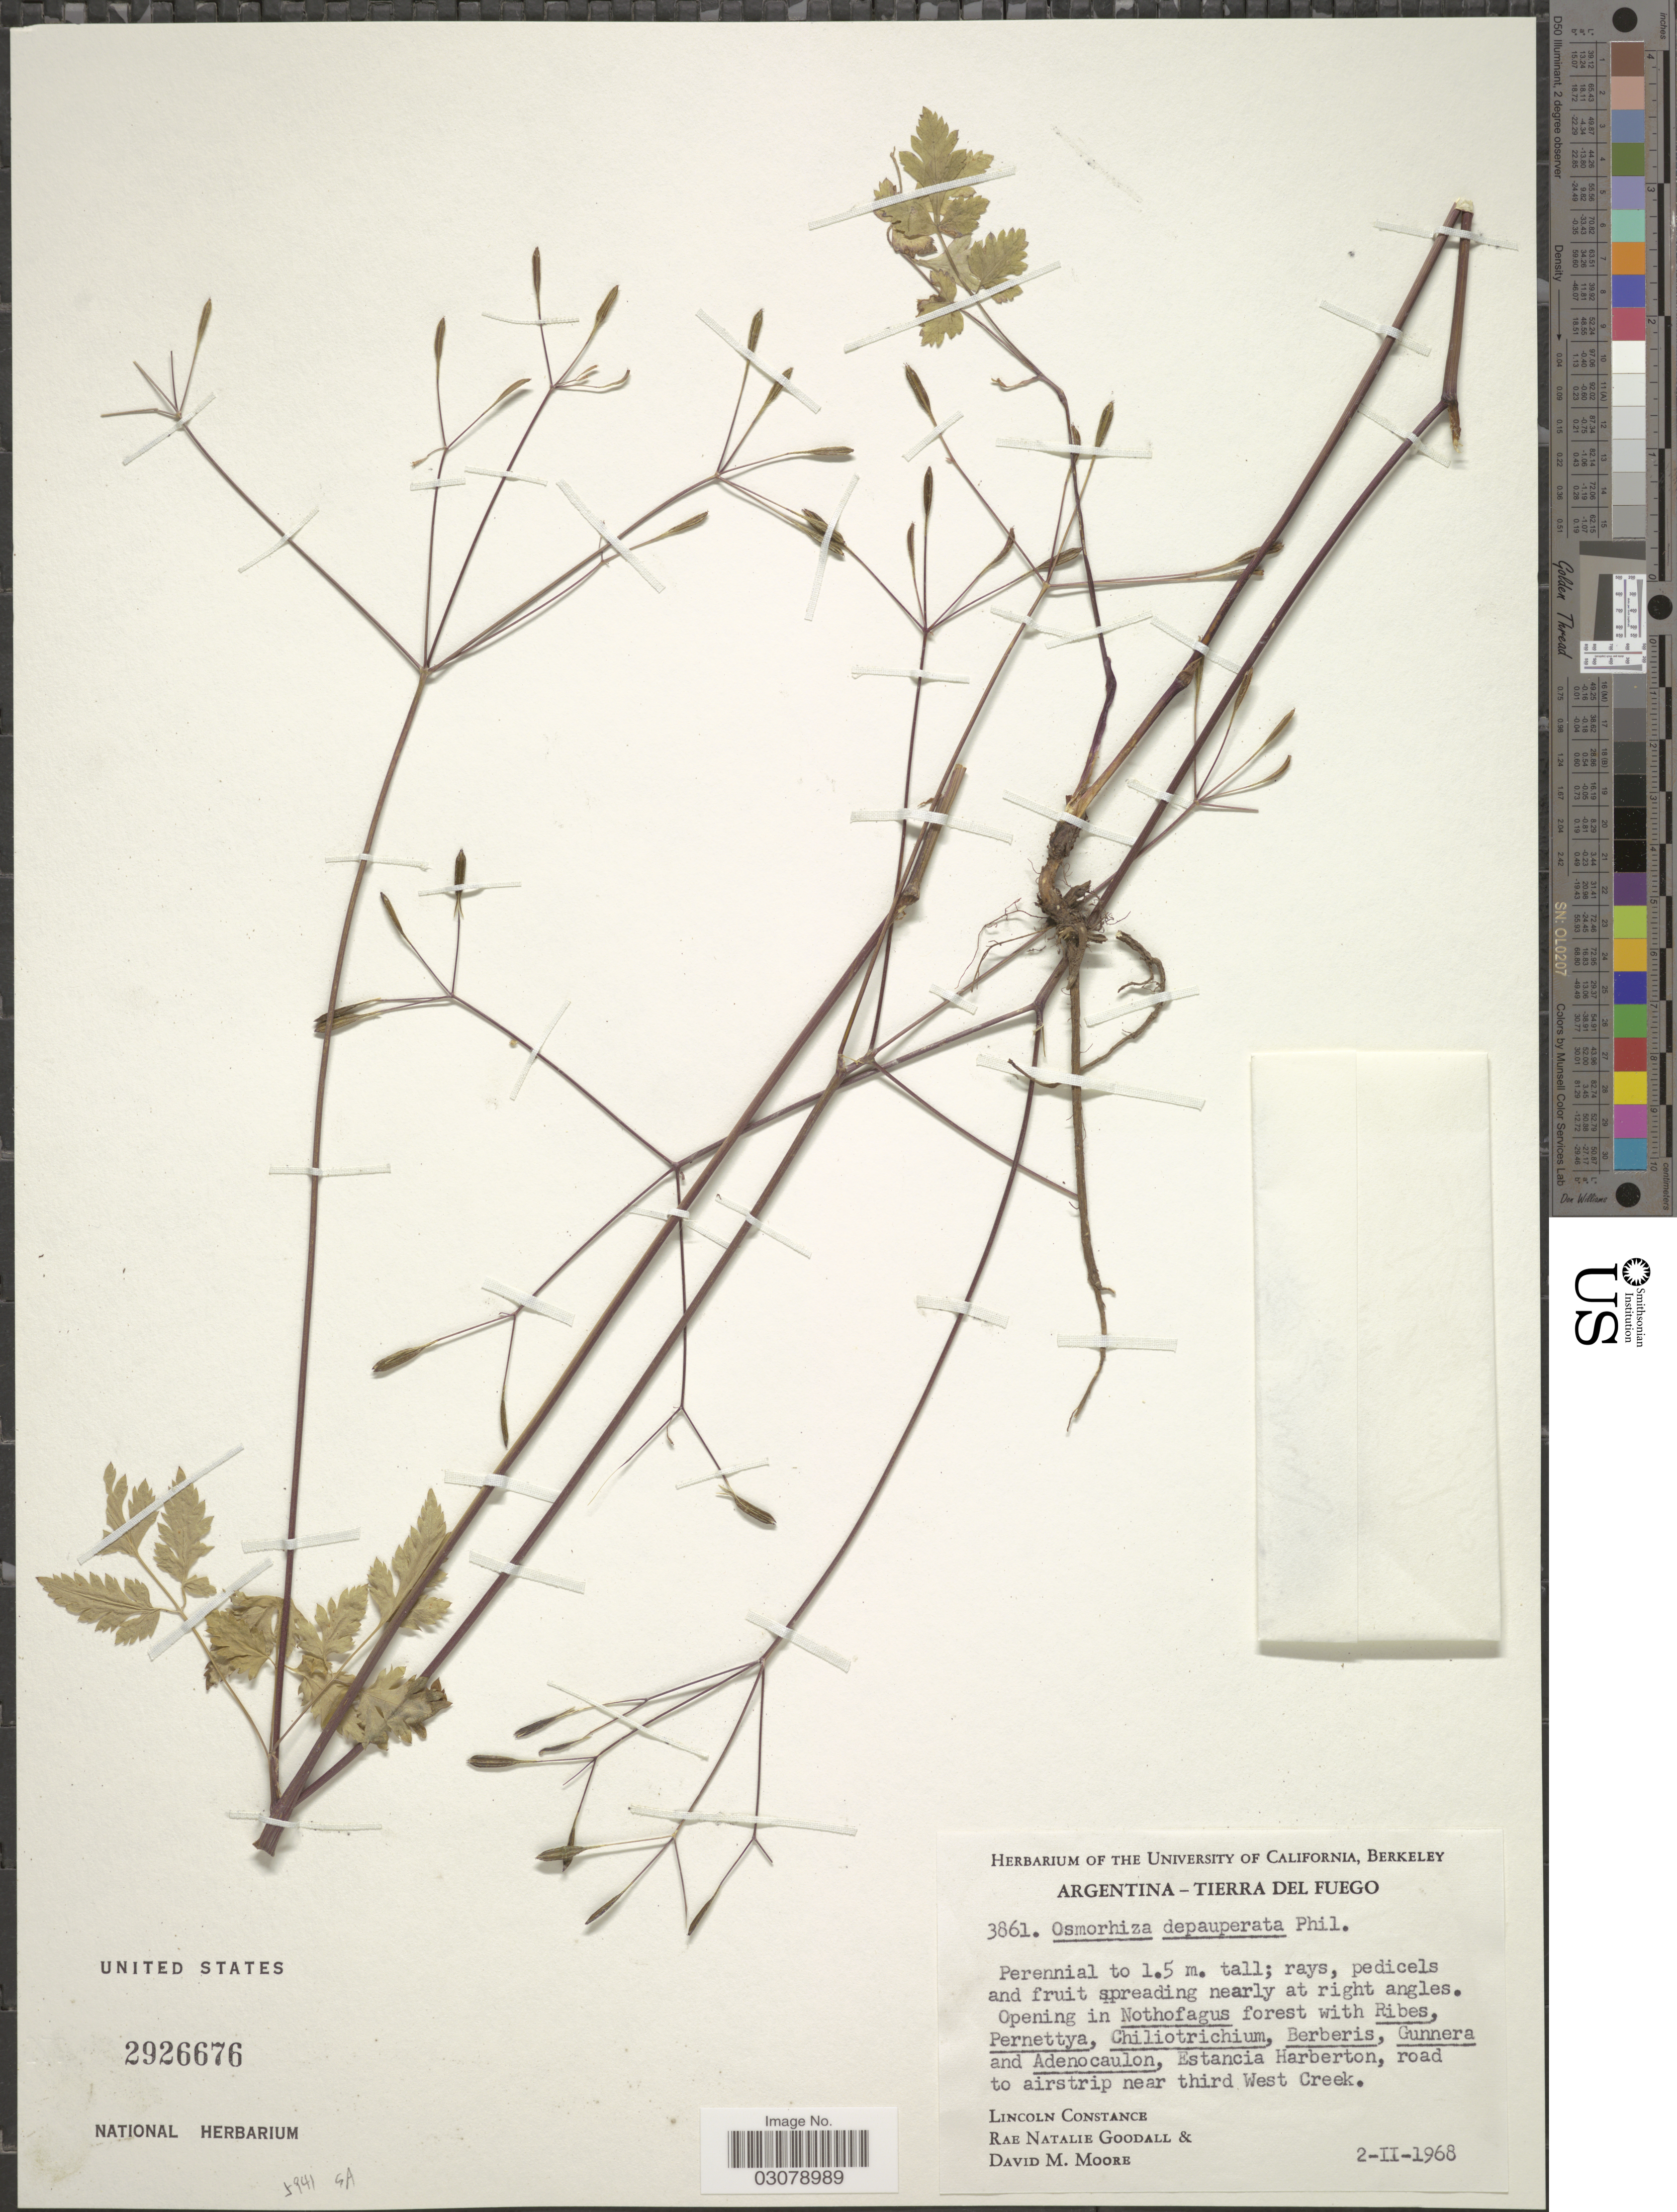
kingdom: Plantae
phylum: Tracheophyta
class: Magnoliopsida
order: Apiales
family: Apiaceae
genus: Osmorhiza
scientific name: Osmorhiza depauperata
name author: Phil.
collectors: L. Constance, R. Goodall & D. Moore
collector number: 3861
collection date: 1968-02-02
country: Argentina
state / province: Tierra del Fuego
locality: Estancia Harberton, road to airstrip near third West Creek.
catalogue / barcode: US 2926676